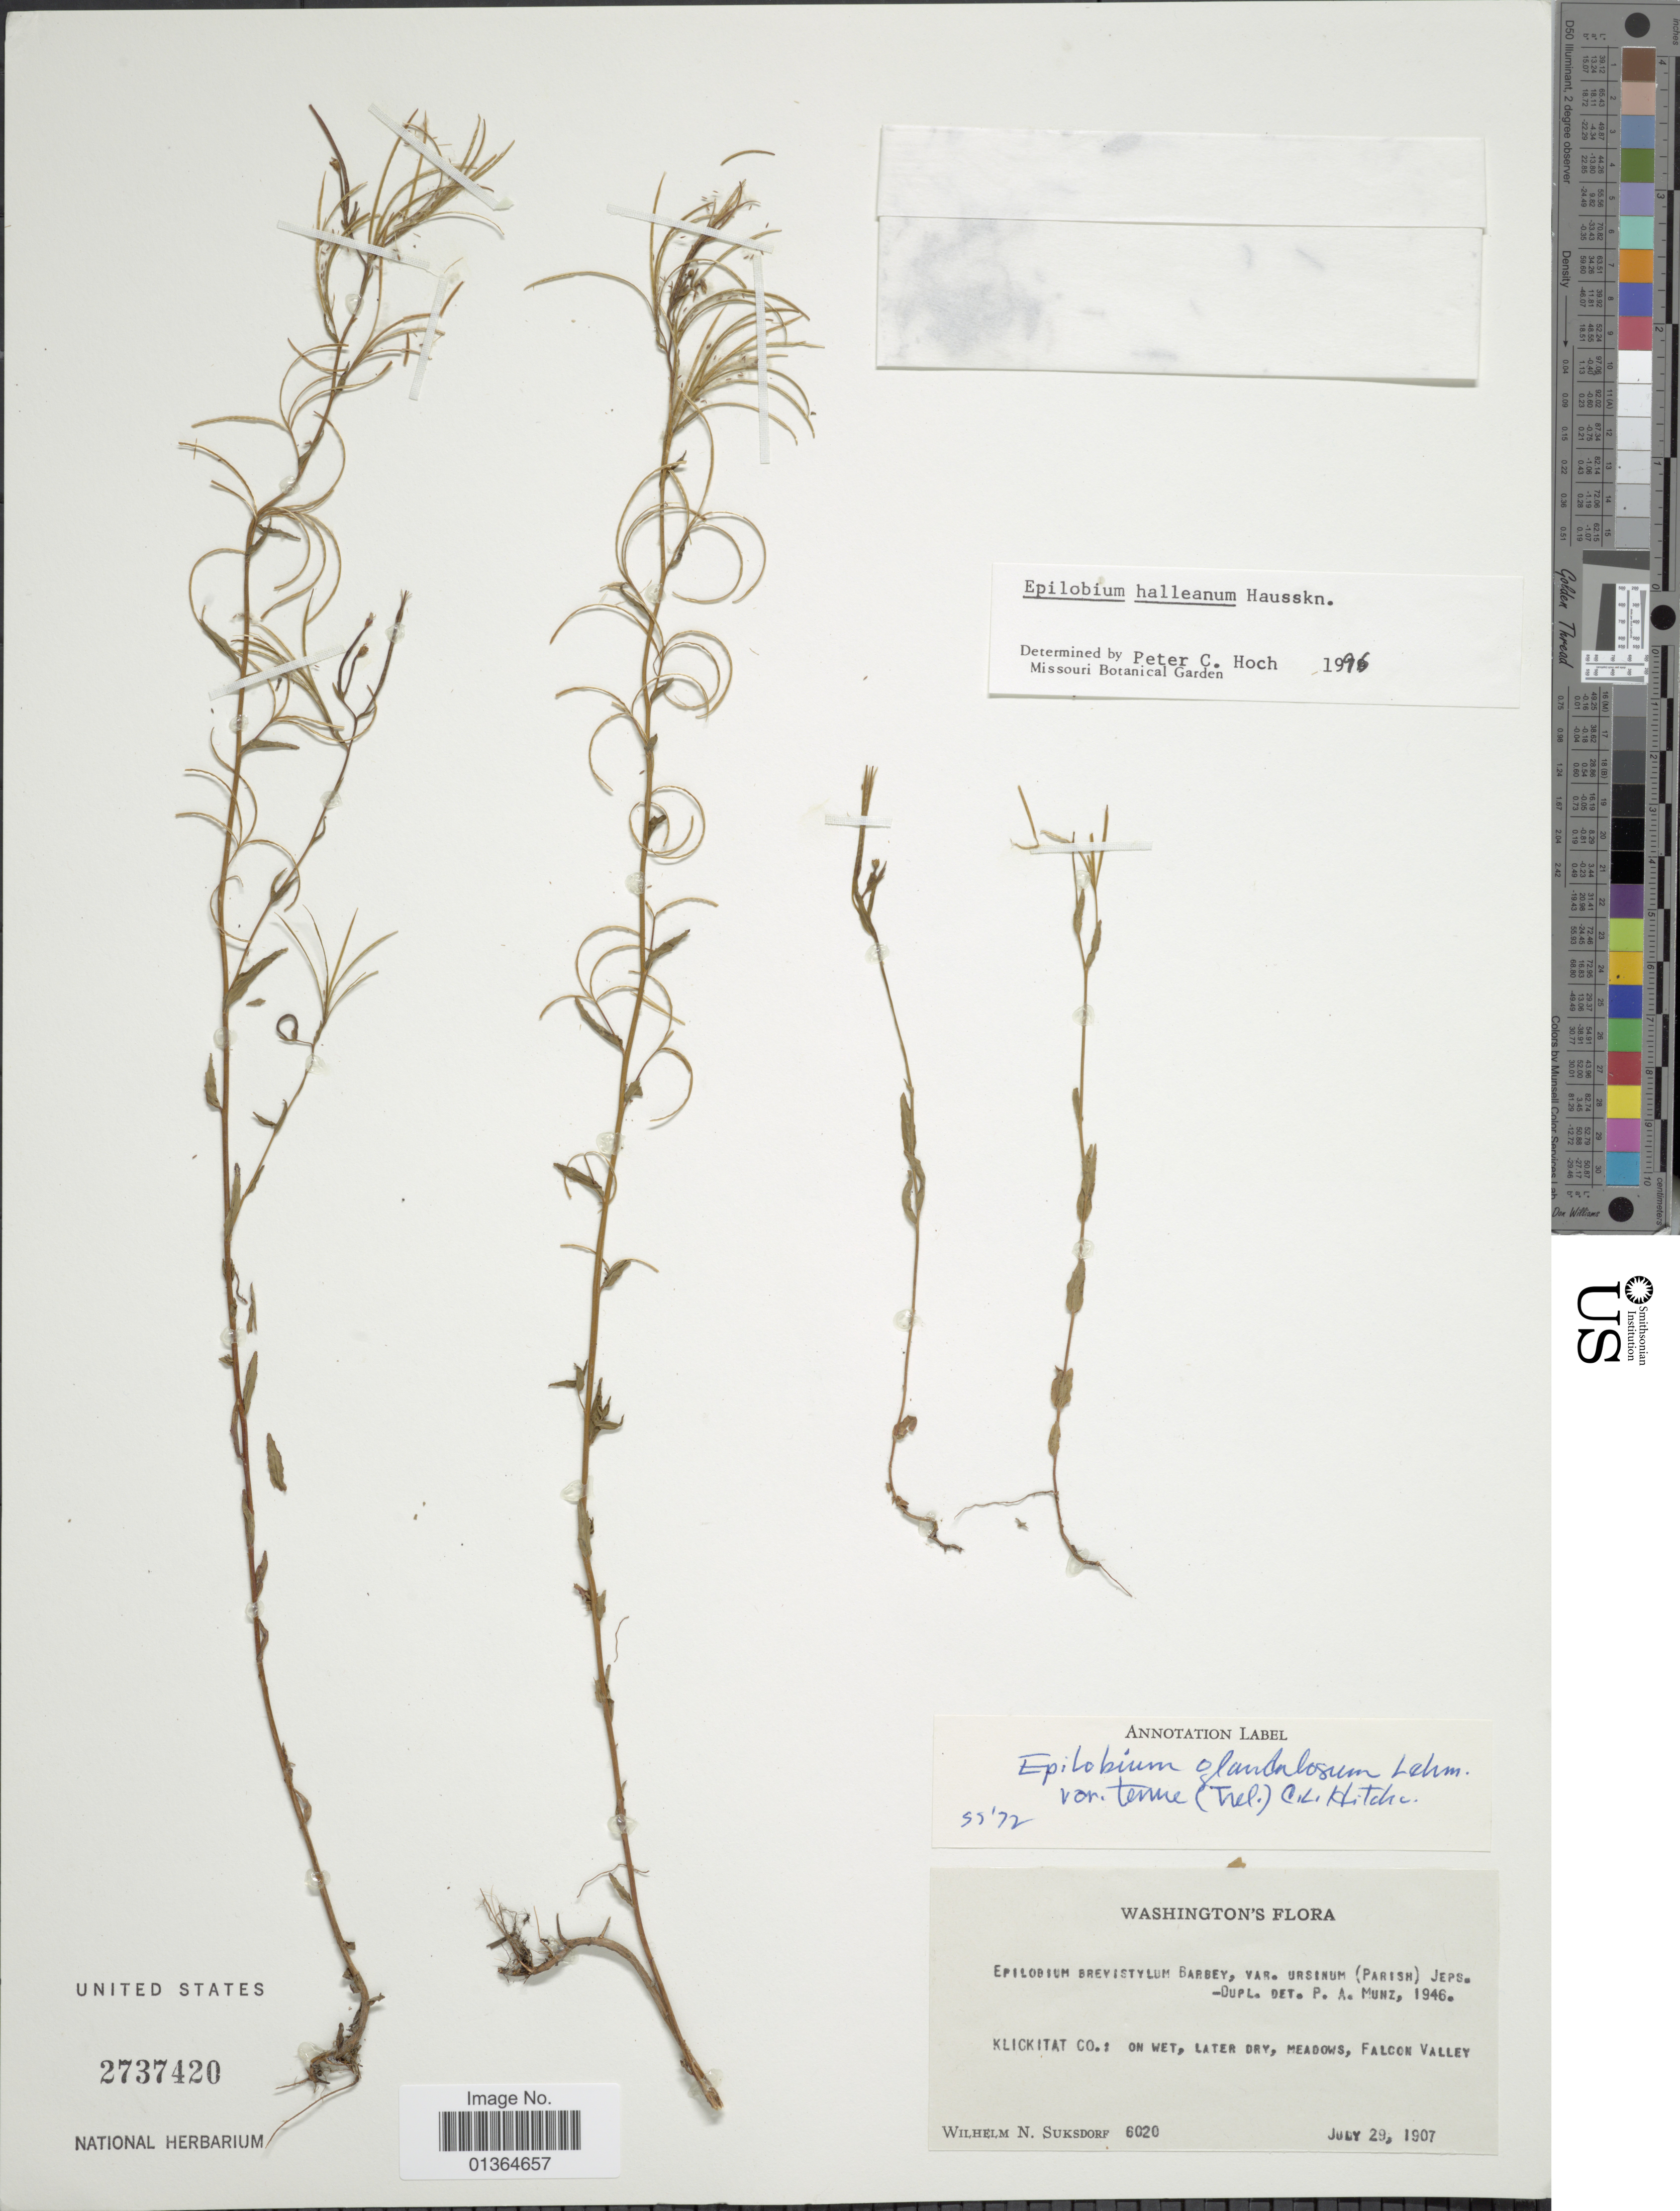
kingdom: Plantae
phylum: Tracheophyta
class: Magnoliopsida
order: Myrtales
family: Onagraceae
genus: Epilobium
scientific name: Epilobium hallianum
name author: Hausskn.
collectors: W. N. Suksdorf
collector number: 6020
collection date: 1907-07-29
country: United States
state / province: Washington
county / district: Klickitat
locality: Klickitat Co.: on wet, later dry, meadows, Falcon Valley.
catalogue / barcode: US 2737420